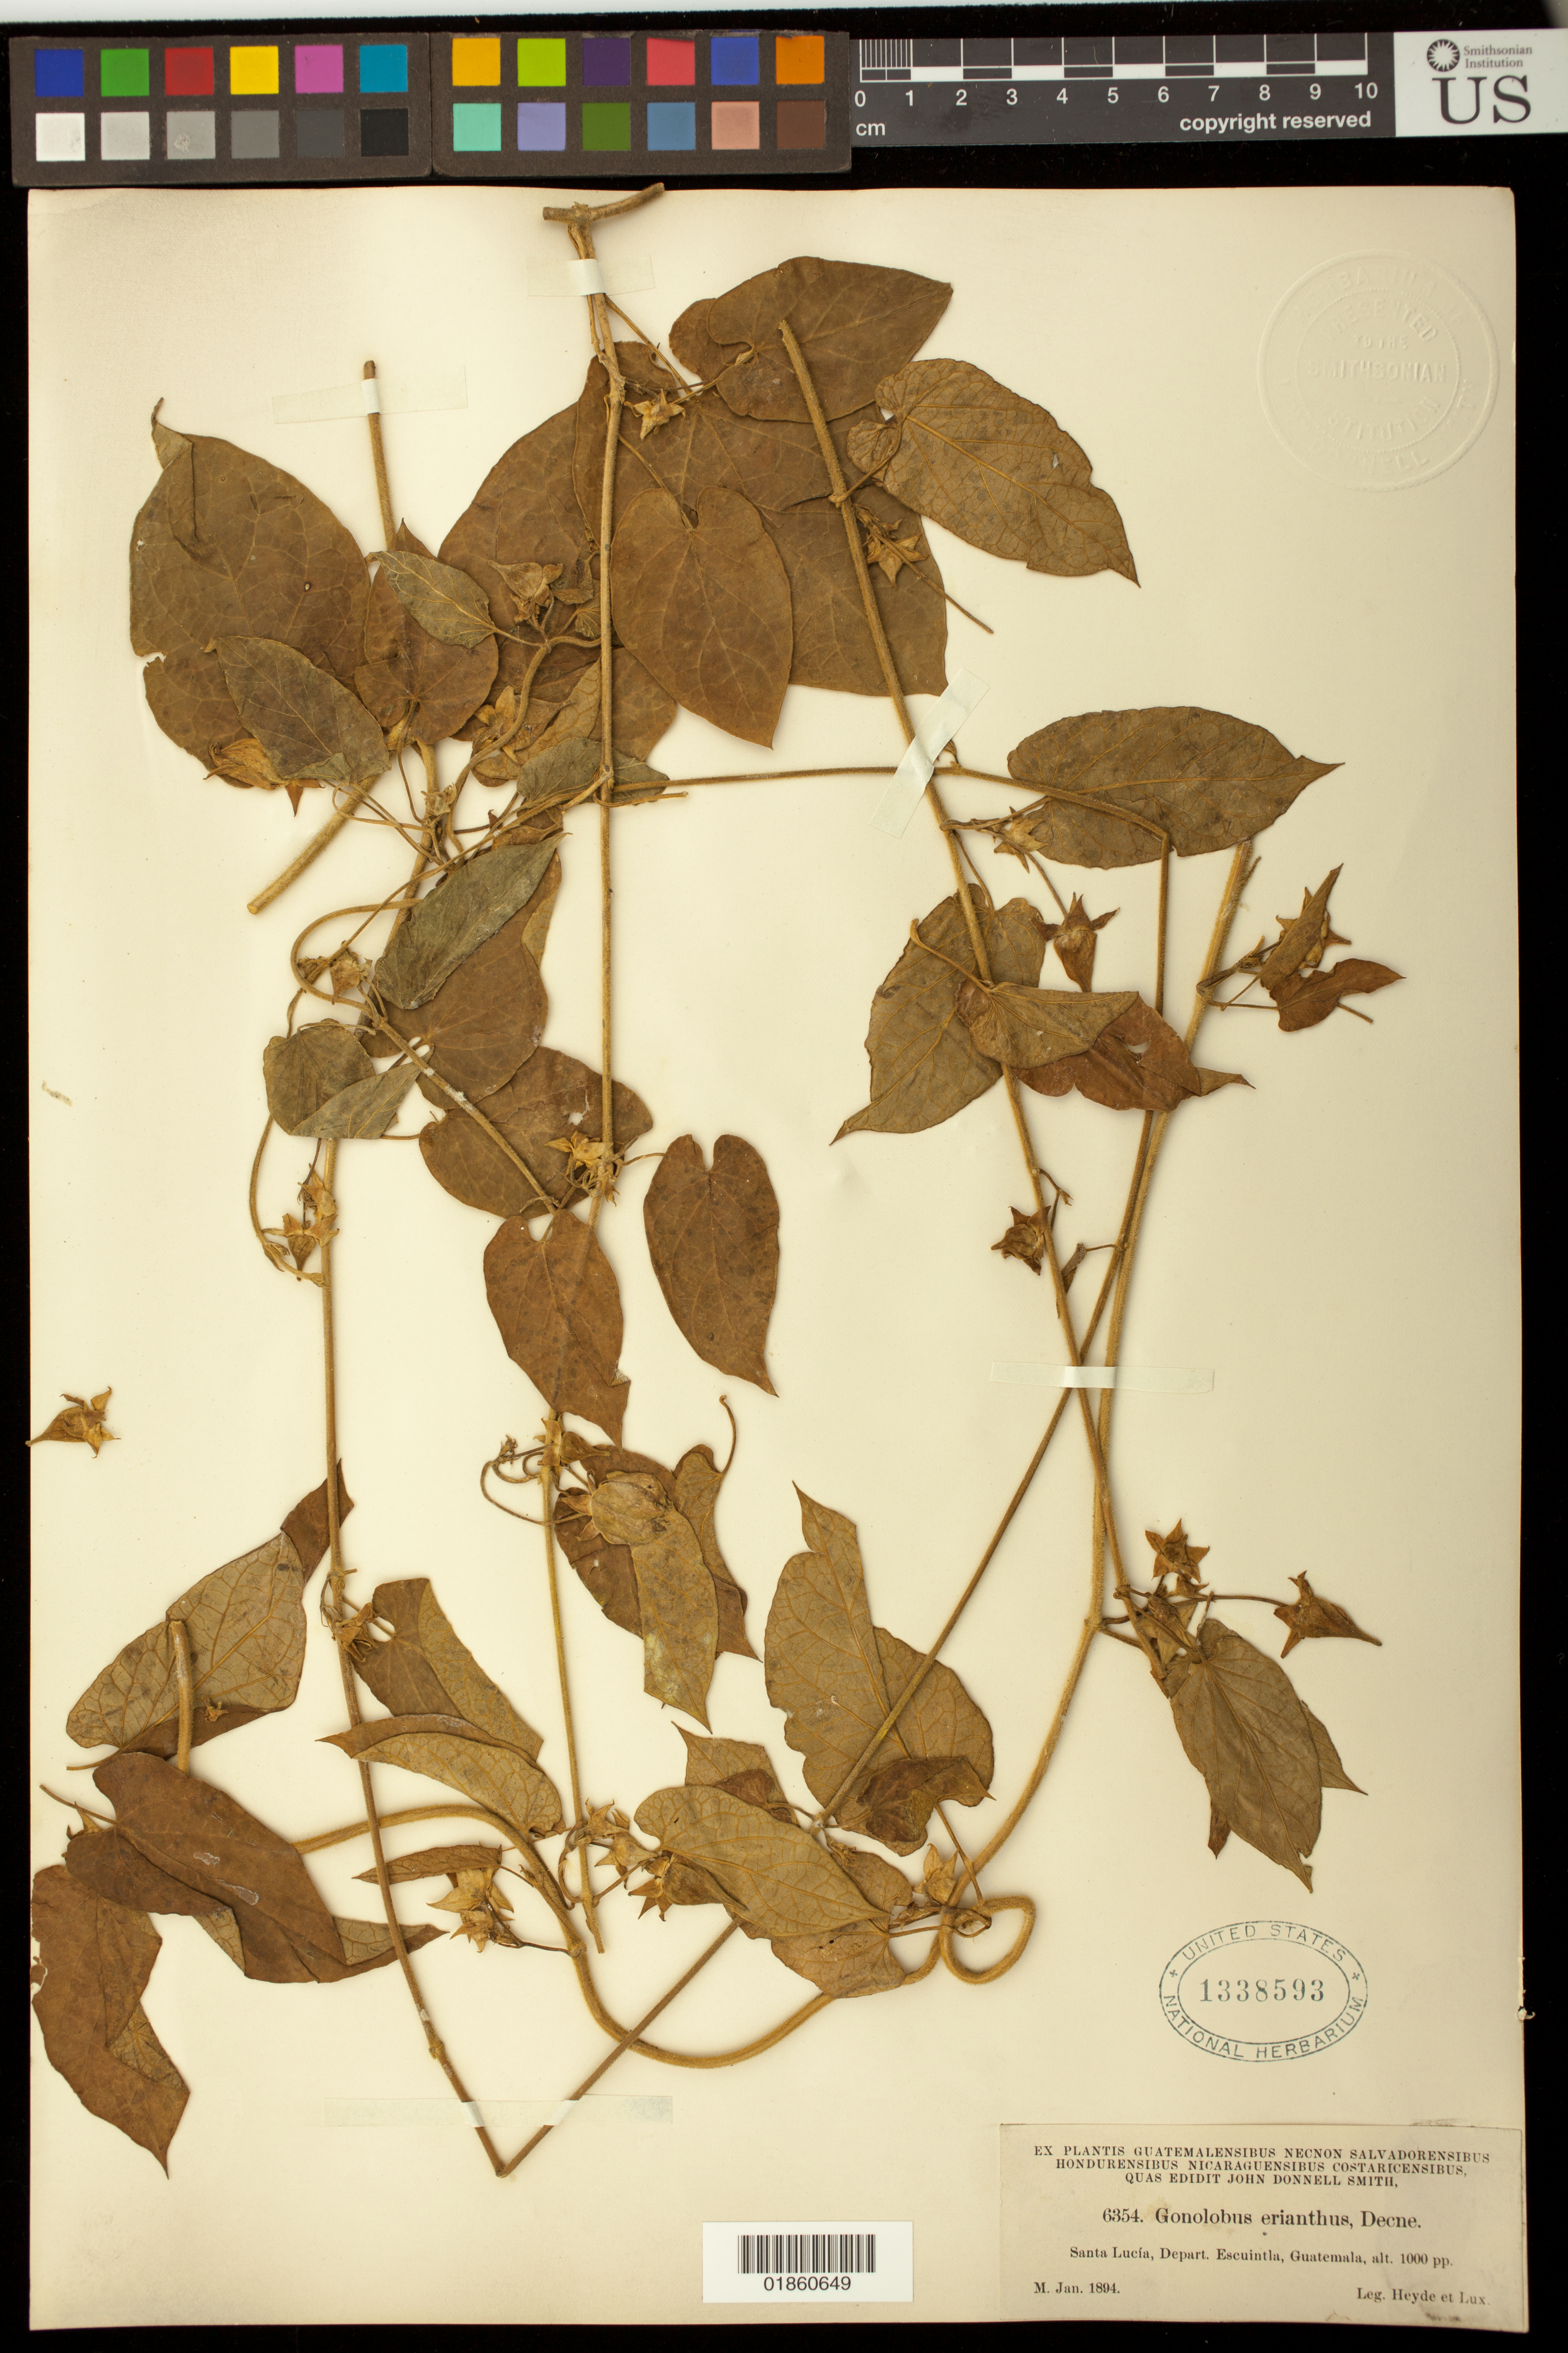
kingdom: Plantae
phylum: Tracheophyta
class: Magnoliopsida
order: Gentianales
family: Apocynaceae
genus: Gonolobus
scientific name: Gonolobus erianthus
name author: Decne.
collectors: E. T. Heyde & E. Lux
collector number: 6354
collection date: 1894-01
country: Guatemala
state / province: Escuintla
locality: Santa Lucia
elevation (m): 305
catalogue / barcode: US 1338593